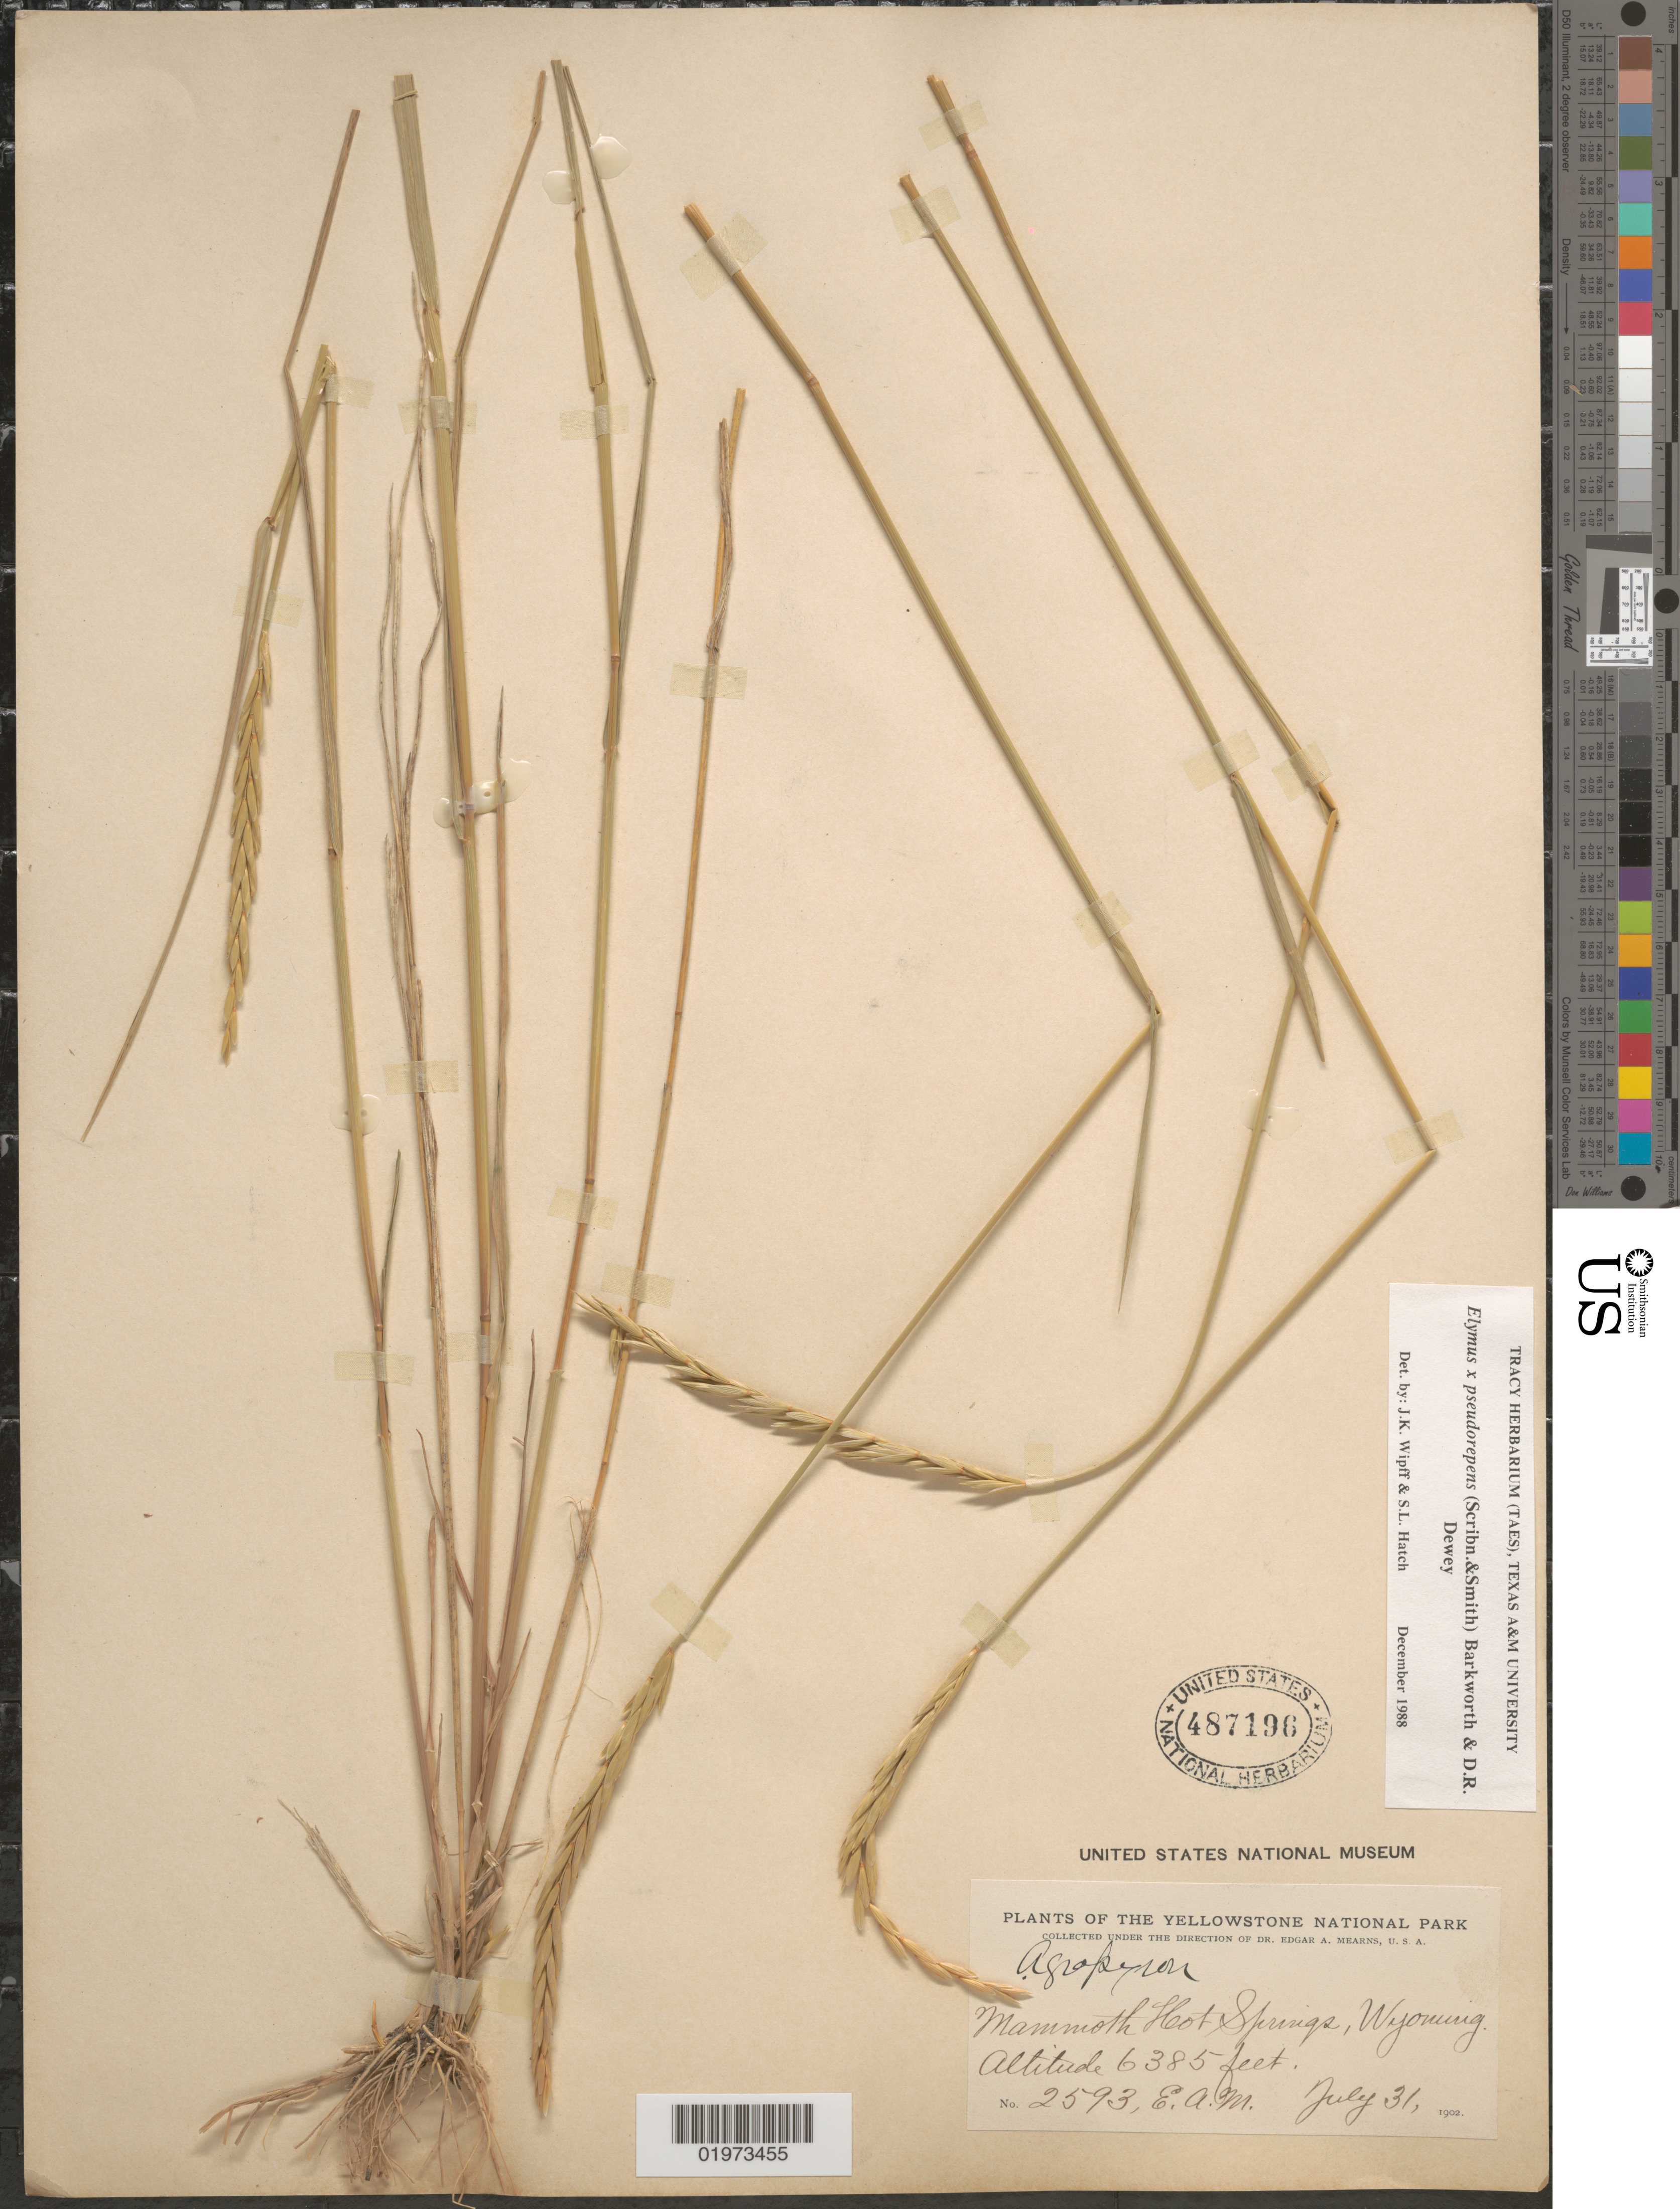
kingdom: Plantae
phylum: Tracheophyta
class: Liliopsida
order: Poales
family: Poaceae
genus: Elymus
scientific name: Elymus x pseudorepens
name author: (Scribn. & J.G. Sm.) Barkworth & Dewey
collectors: E. A. Mearns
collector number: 2593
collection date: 1902-07-31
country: United States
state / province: Wyoming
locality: The Yellowstone National Park. Mammoth Hot Springs.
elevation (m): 1946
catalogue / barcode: US 487196